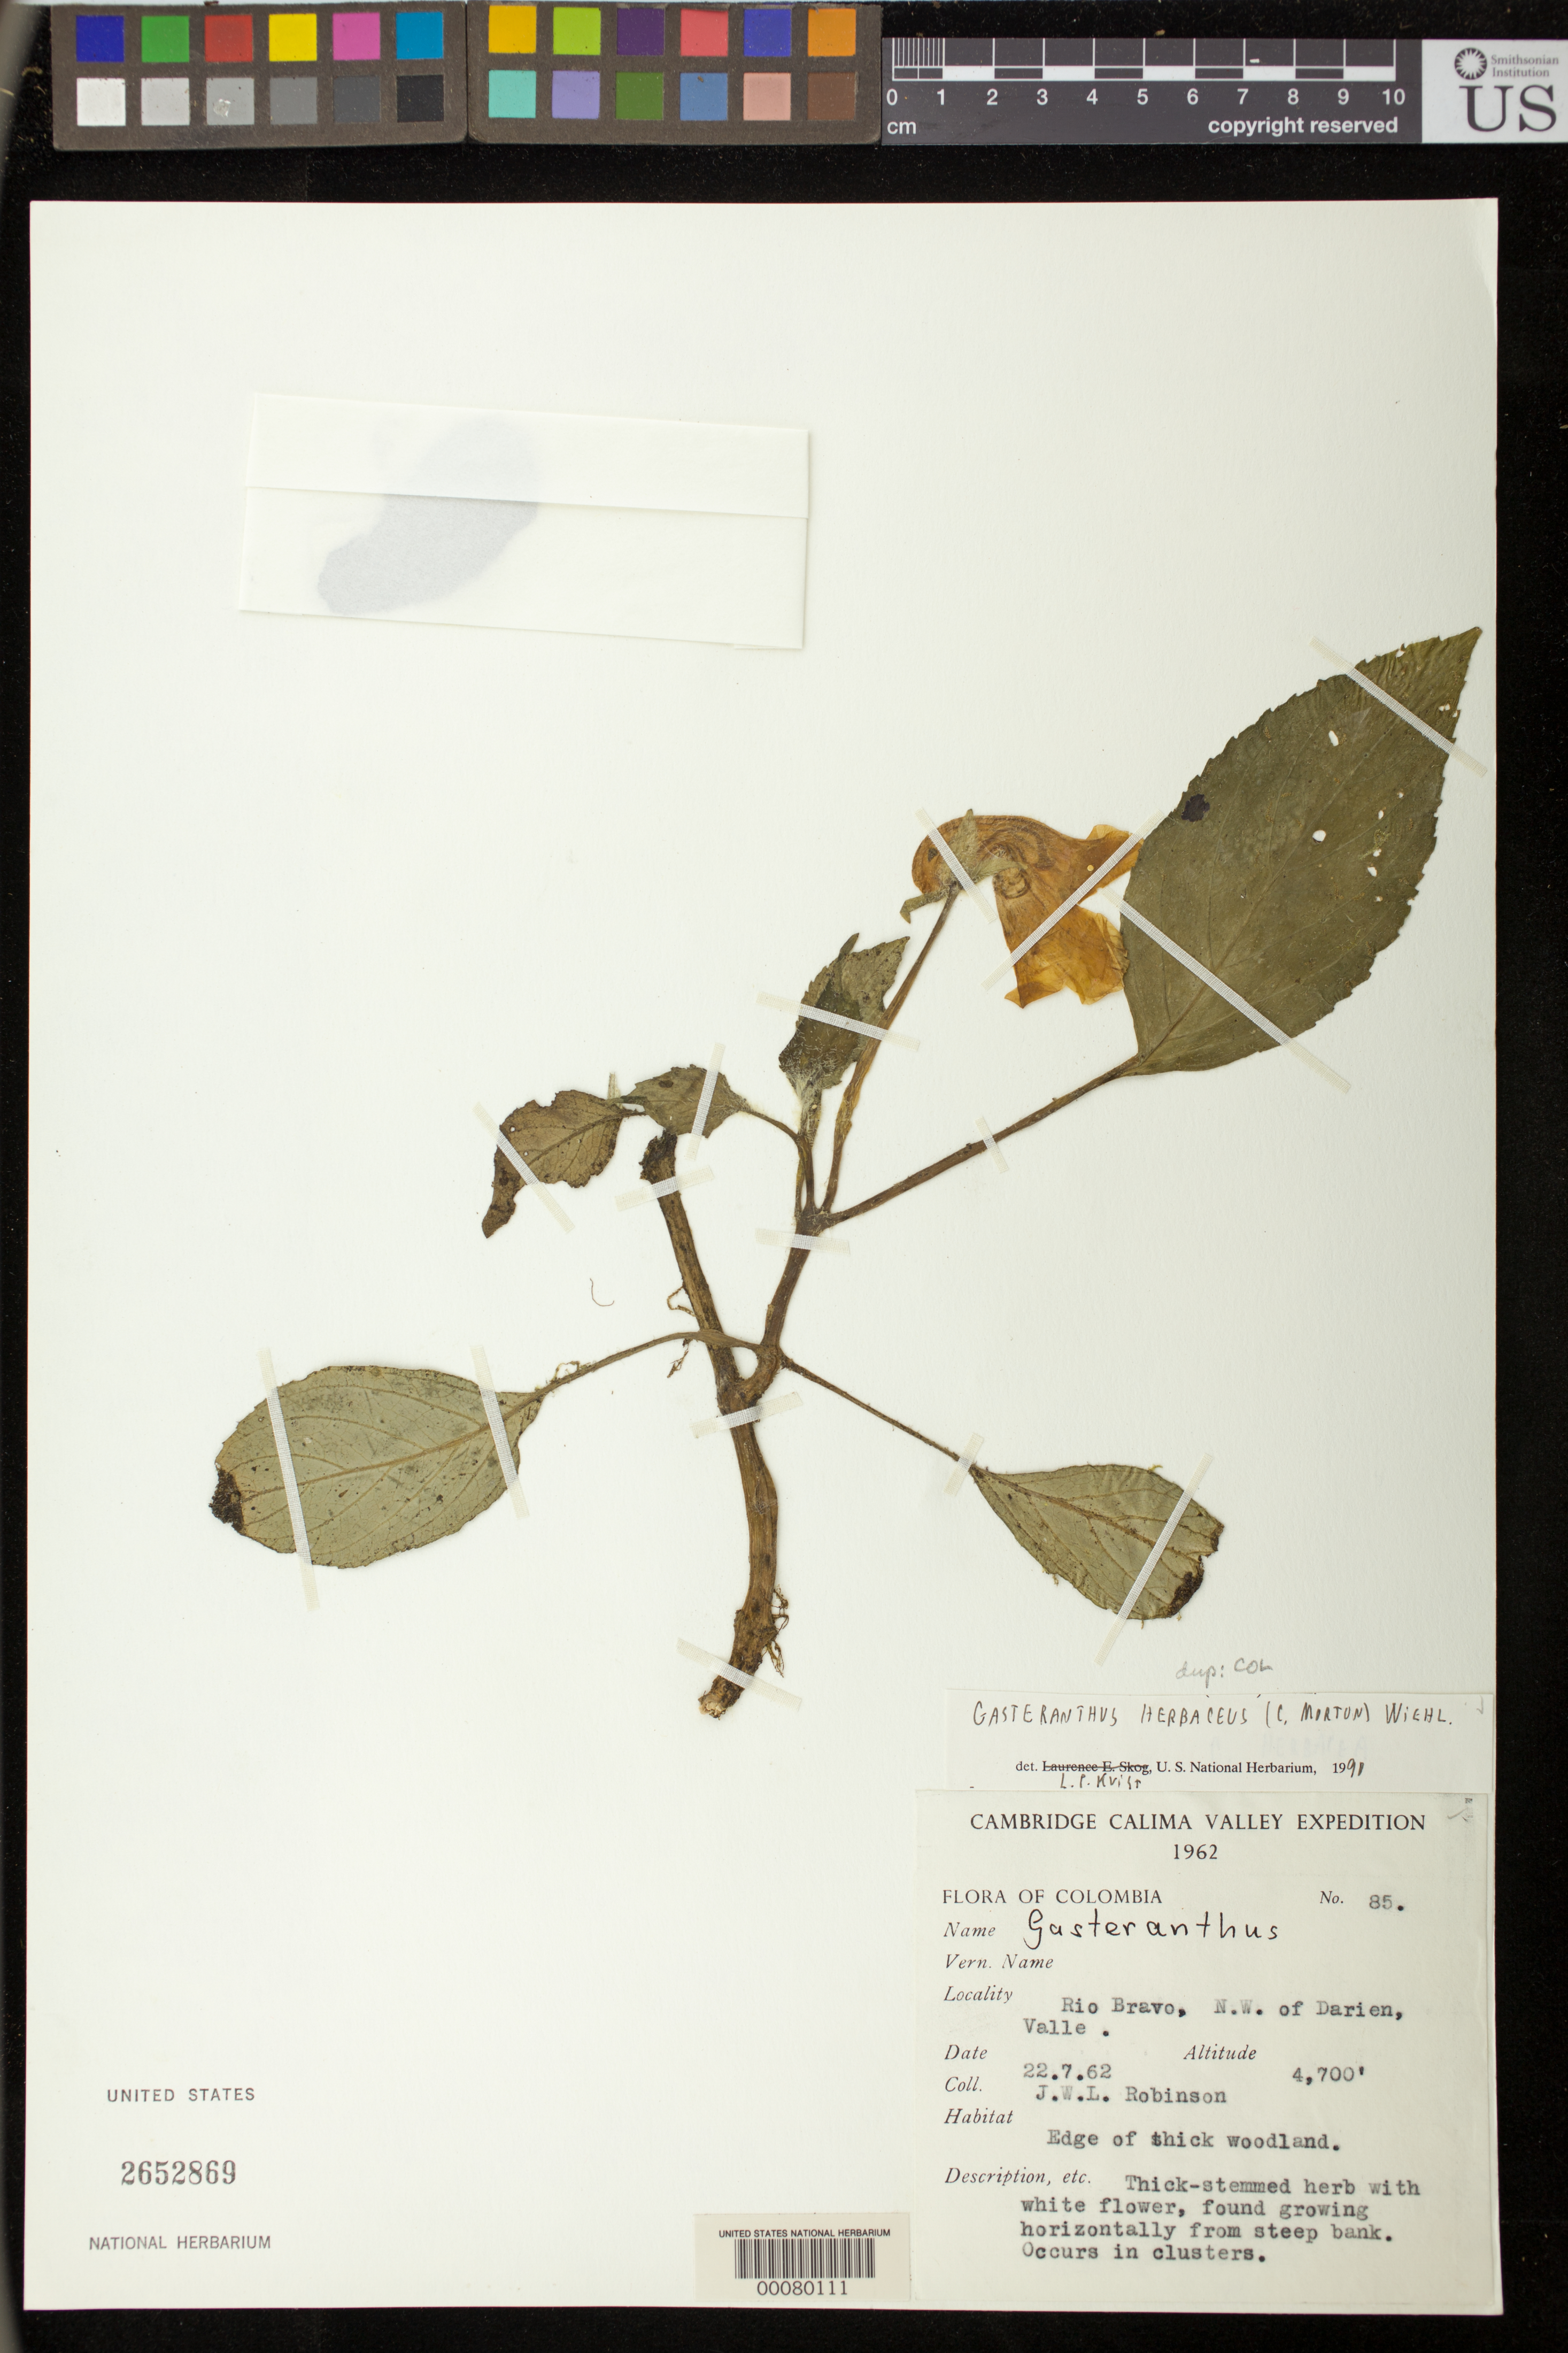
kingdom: Plantae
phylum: Tracheophyta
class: Magnoliopsida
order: Lamiales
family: Gesneriaceae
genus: Gasteranthus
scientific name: Gasteranthus herbaceus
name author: (C.V. Morton) Wiehler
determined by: Skog, Laurence E.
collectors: J. W. Robinson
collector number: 85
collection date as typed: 22 Jul 1962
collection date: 1962-07-22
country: Colombia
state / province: Valle del Cauca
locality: Rio Bravo, NW of Darien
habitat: Edge of thick woodland, growing from steep bank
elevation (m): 1433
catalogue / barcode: US 2652869